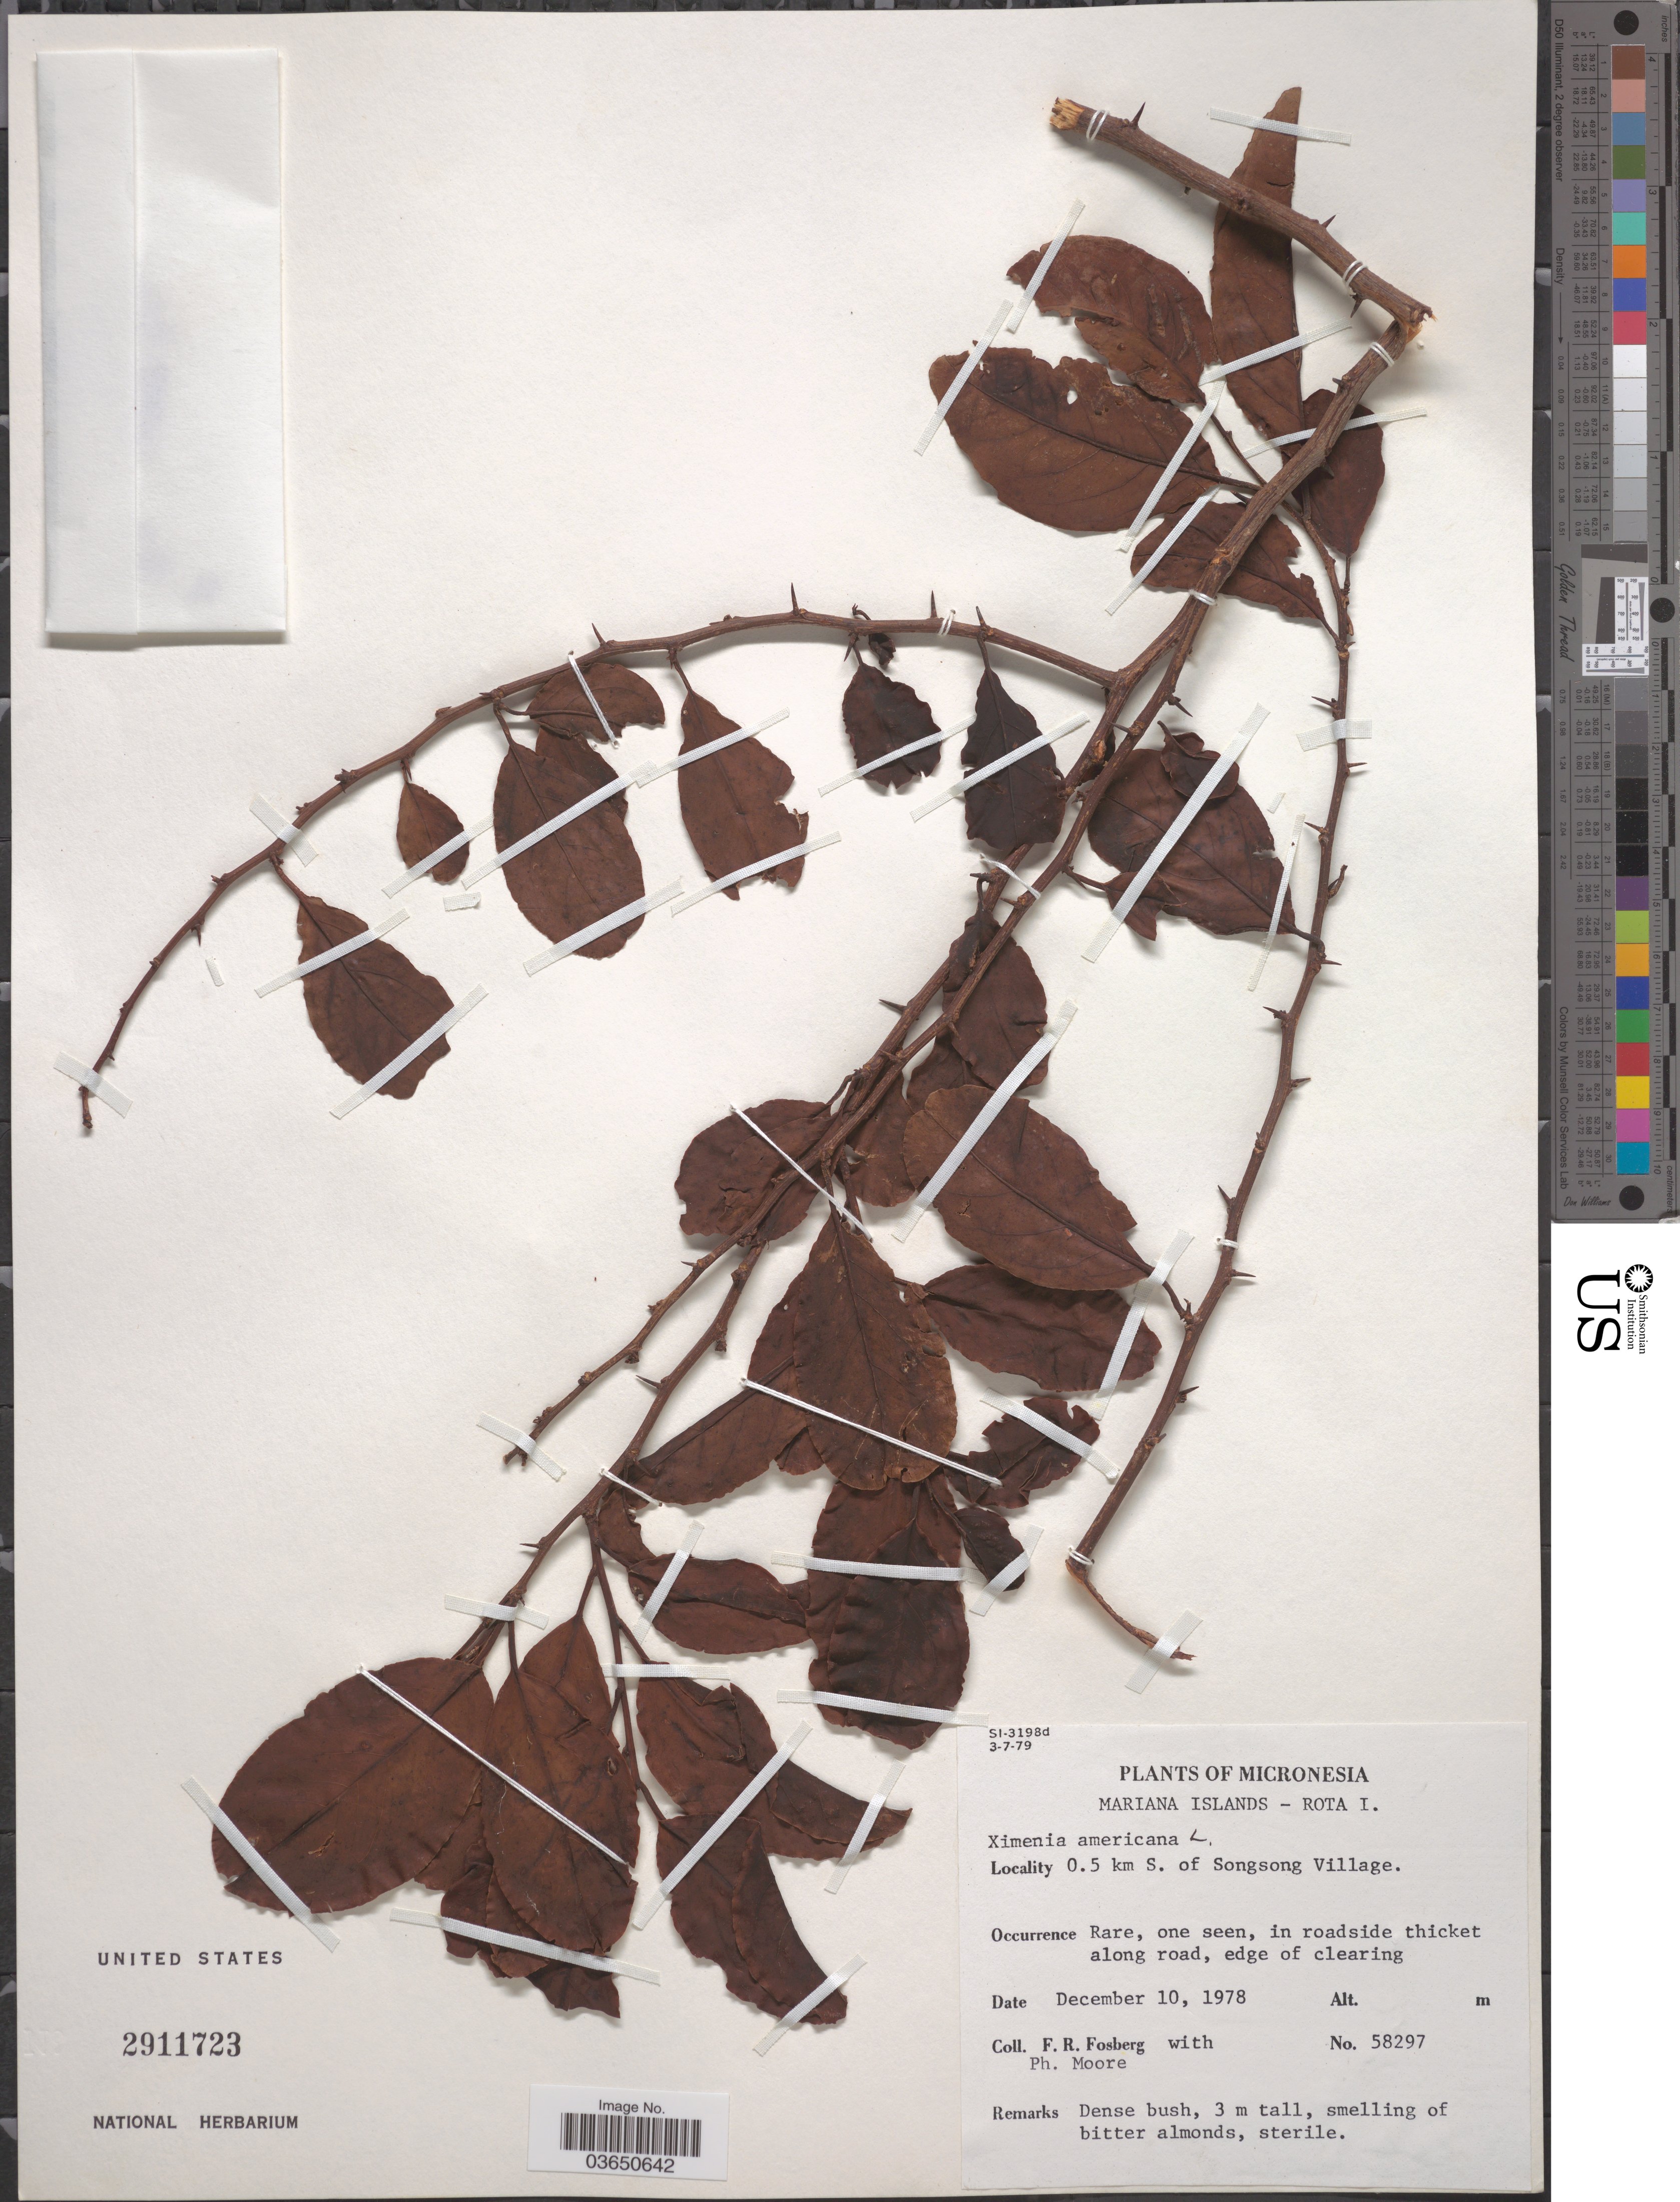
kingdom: Plantae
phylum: Tracheophyta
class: Magnoliopsida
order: Santalales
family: Ximeniaceae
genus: Ximenia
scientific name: Ximenia americana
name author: L.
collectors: F. R. Fosberg & P. Moore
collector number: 58297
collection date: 1978-12-10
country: Northern Mariana Islands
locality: Micronesia. Mariana Islands - Rota I. 0.5 km S. of Songsong Village.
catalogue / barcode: US 2911723